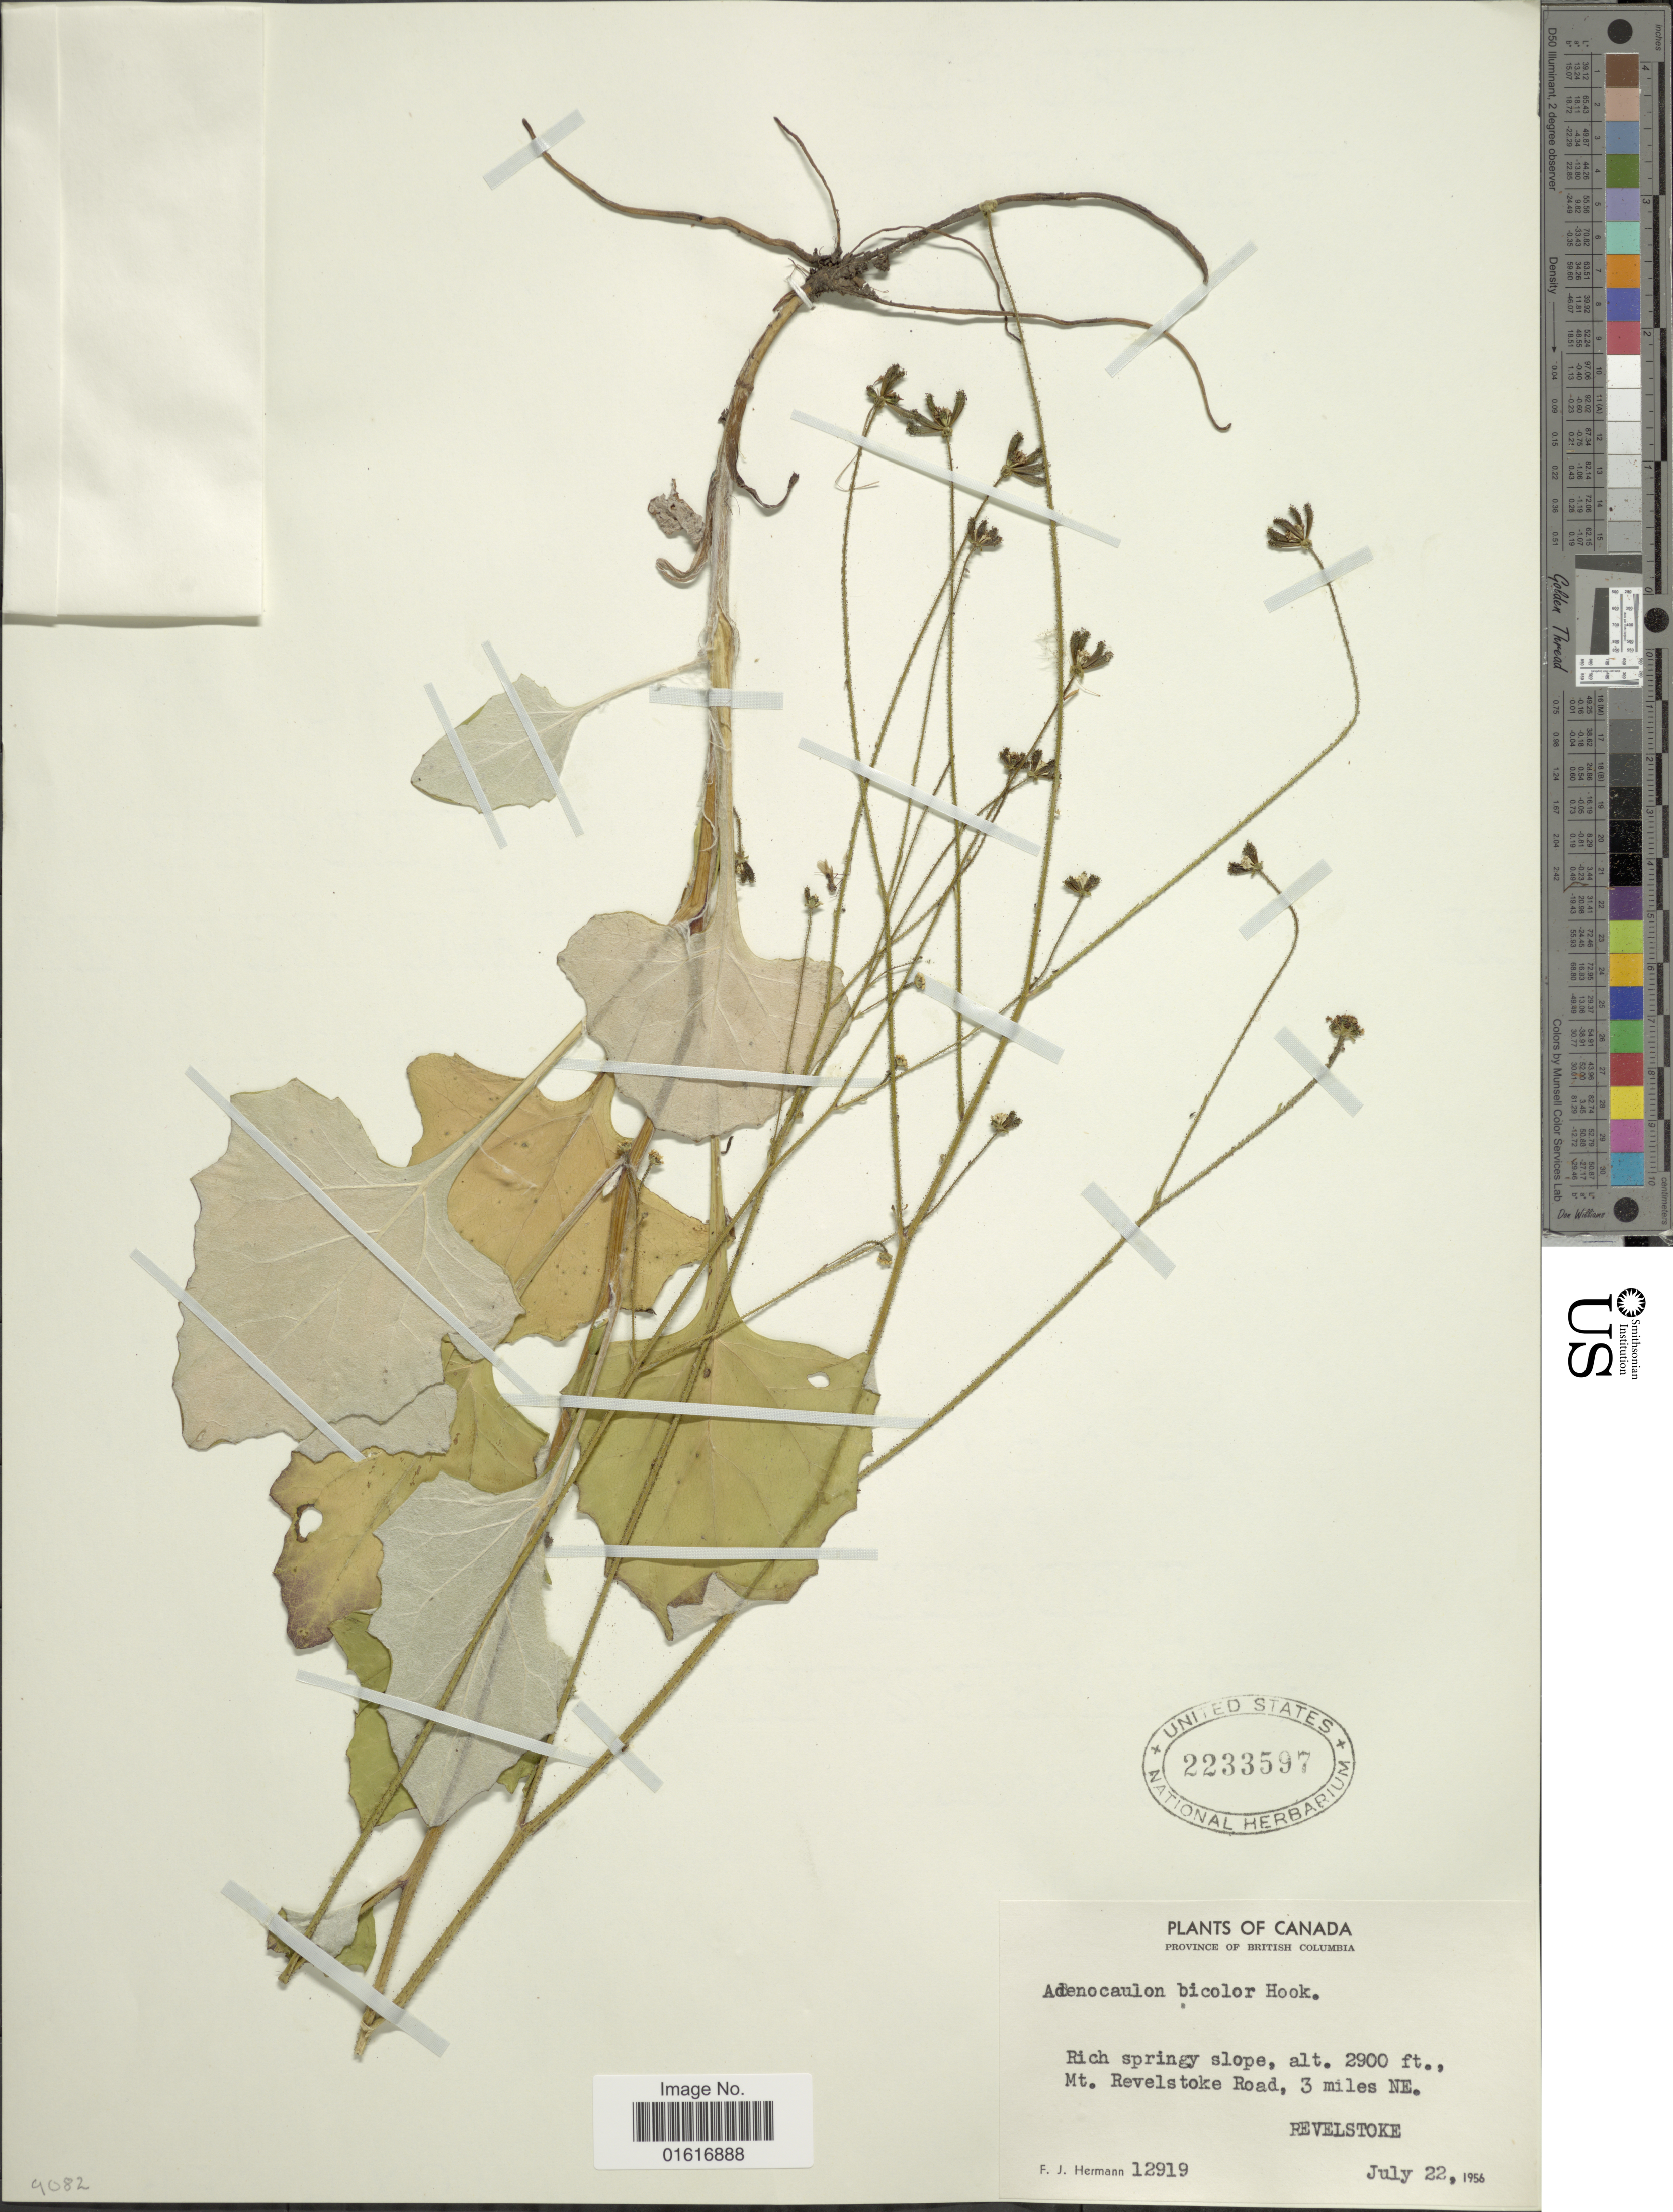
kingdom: Plantae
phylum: Tracheophyta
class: Magnoliopsida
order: Asterales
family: Asteraceae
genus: Adenocaulon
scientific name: Adenocaulon bicolor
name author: Hook.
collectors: F. J. Hermann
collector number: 12919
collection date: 1956-07-22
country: Canada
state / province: British Columbia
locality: Rich springy slope, Mt. Revelstoke Road, 3 miles NE, Revelstoke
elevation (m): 884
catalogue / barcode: US 2233597